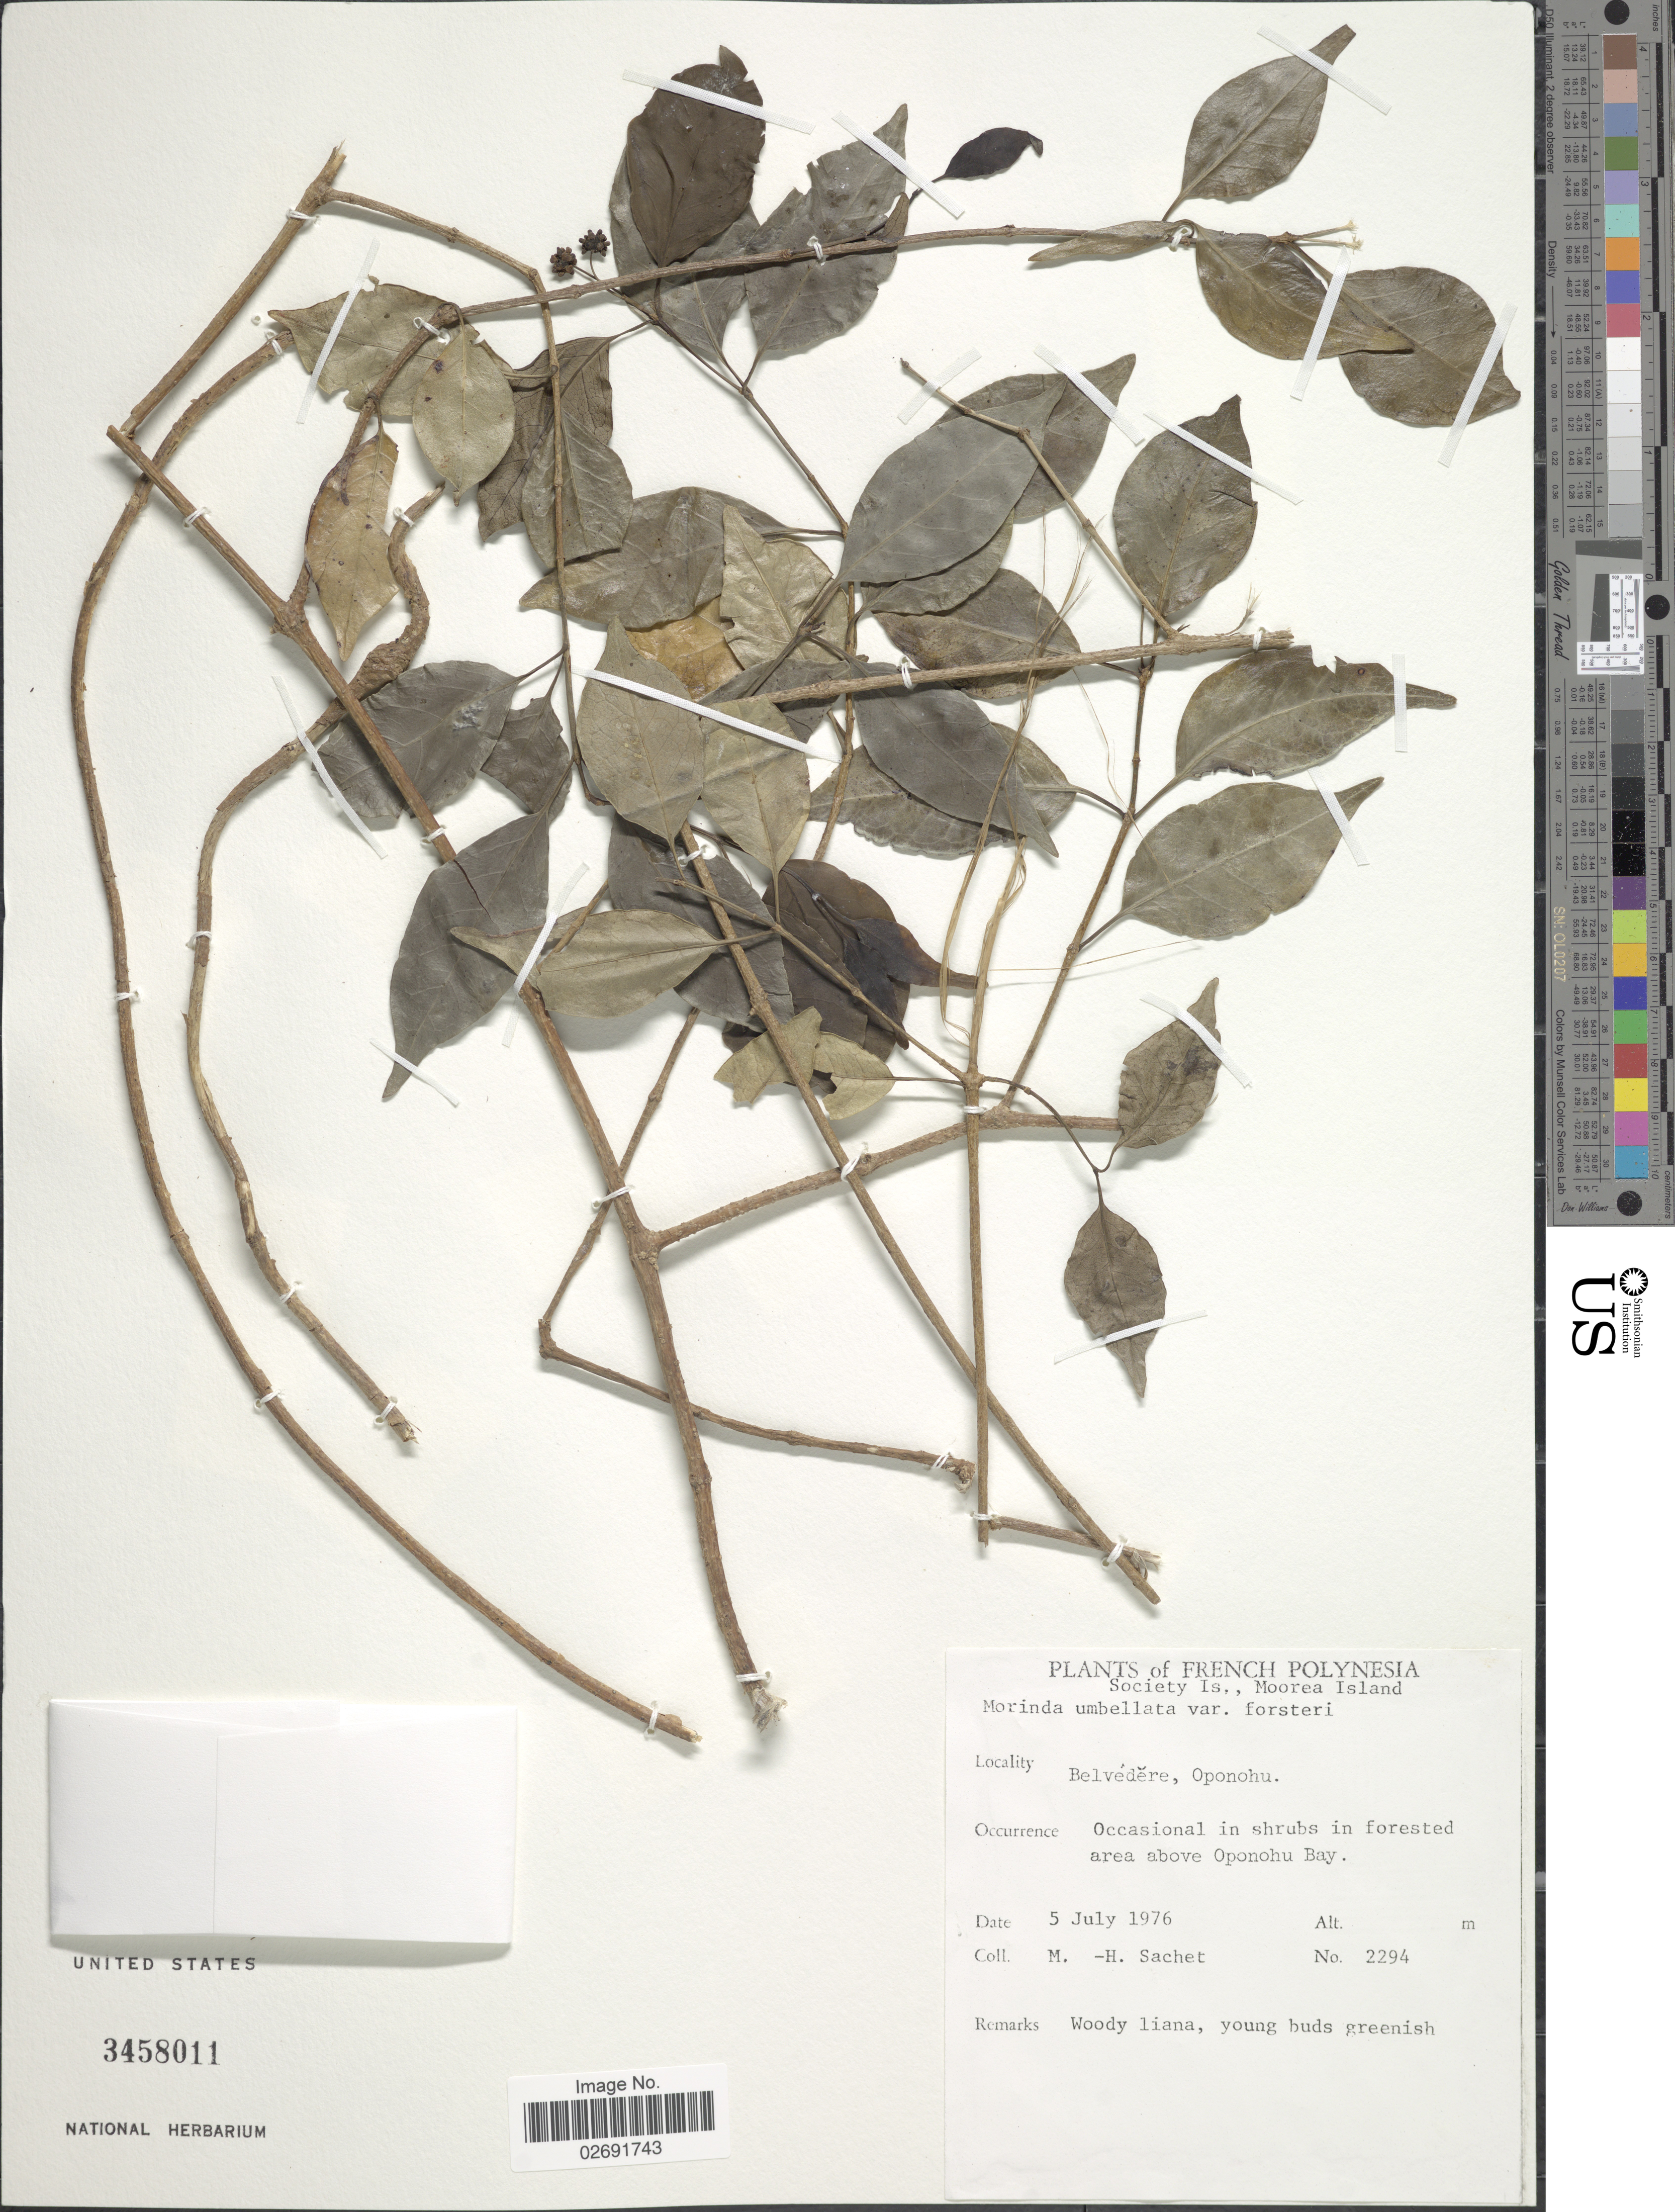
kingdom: Plantae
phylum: Tracheophyta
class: Magnoliopsida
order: Gentianales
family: Rubiaceae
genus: Gynochthodes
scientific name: Gynochthodes umbellata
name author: (L.) Razafim. & B. Bremer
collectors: M.-H. Sachet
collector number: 2294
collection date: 1976-07-05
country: French Polynesia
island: Moorea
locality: Society Is., Moorea Island. Belvedere, Oponohu.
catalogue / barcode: US 3458011